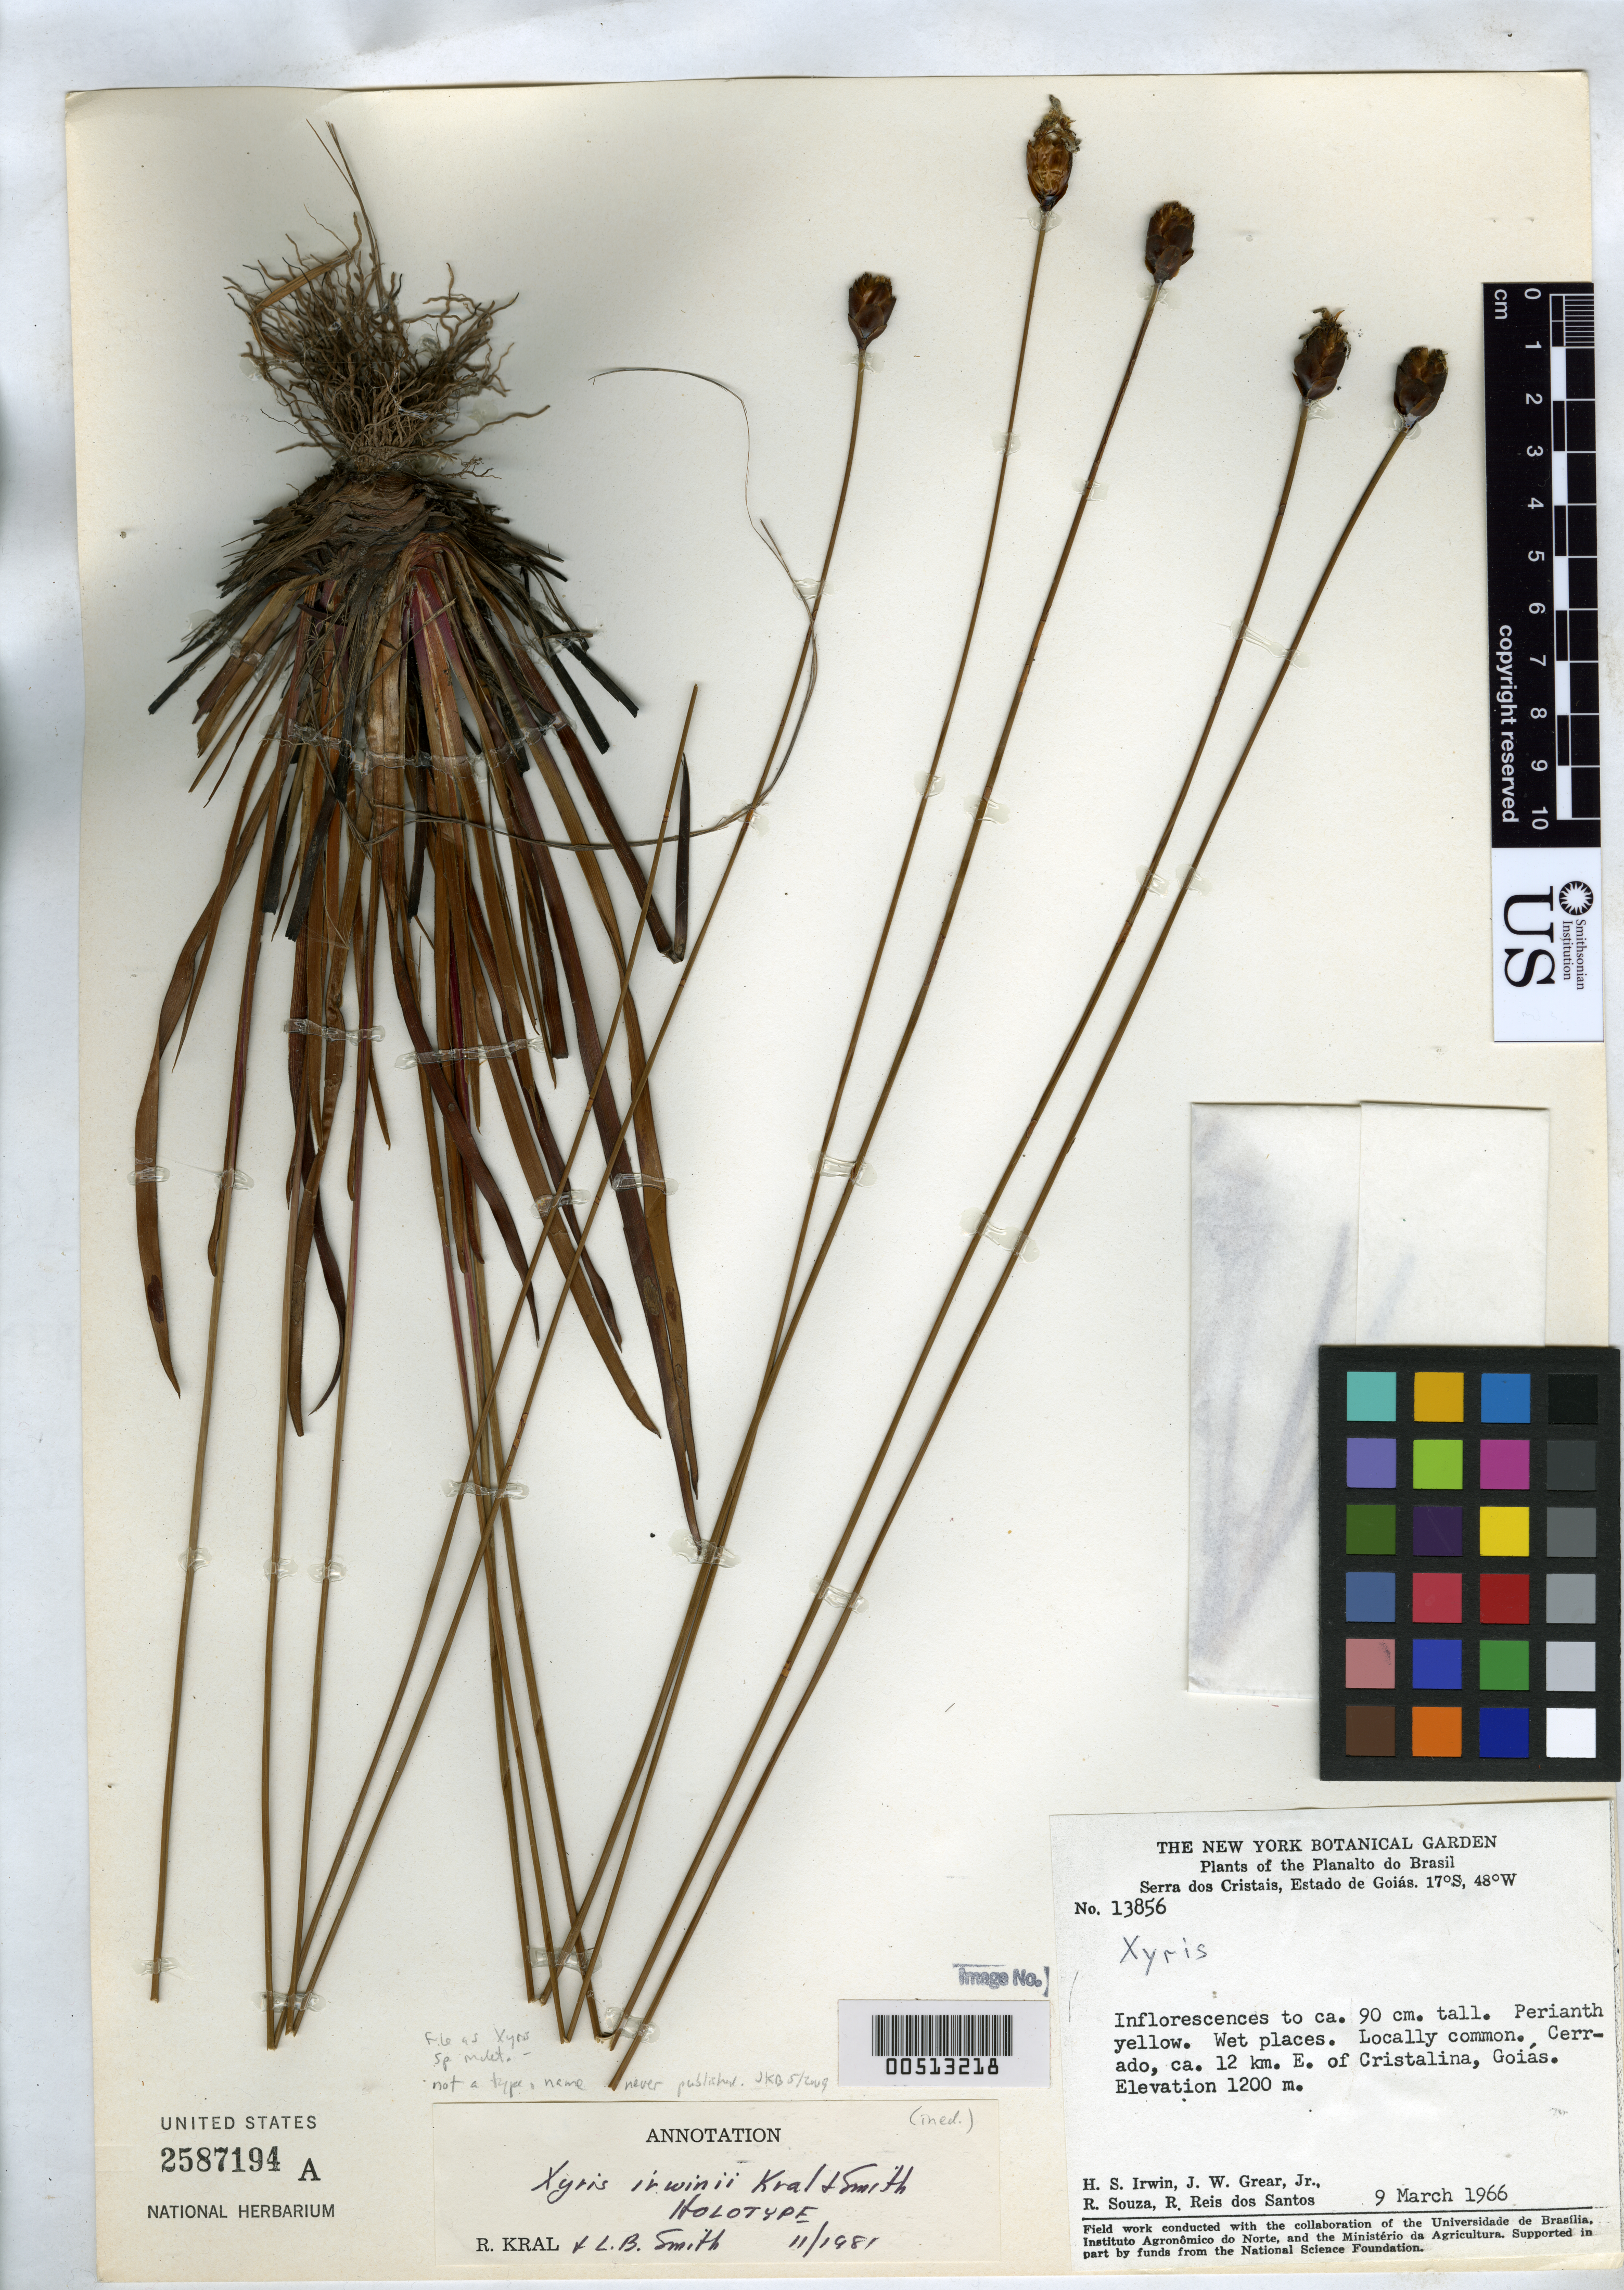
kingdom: Plantae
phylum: Tracheophyta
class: Liliopsida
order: Poales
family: Xyridaceae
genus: Xyris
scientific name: Xyris sp.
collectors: H. Irwin, J. W. Grear, R. Souza & R. G. P. Santos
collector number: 13856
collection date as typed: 09 Mar 1966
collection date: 1966-03-09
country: Brazil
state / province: Goiás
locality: Serra dos Cristais, Cerrado, ca. 12 km E of Cristalina.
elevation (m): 1200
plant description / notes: Specimen annotated by R. Kral & L.B. Smith (1981) as holotype of Xyris irwinii Kral & Smith. Not a type, name never published.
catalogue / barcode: US 2587194A